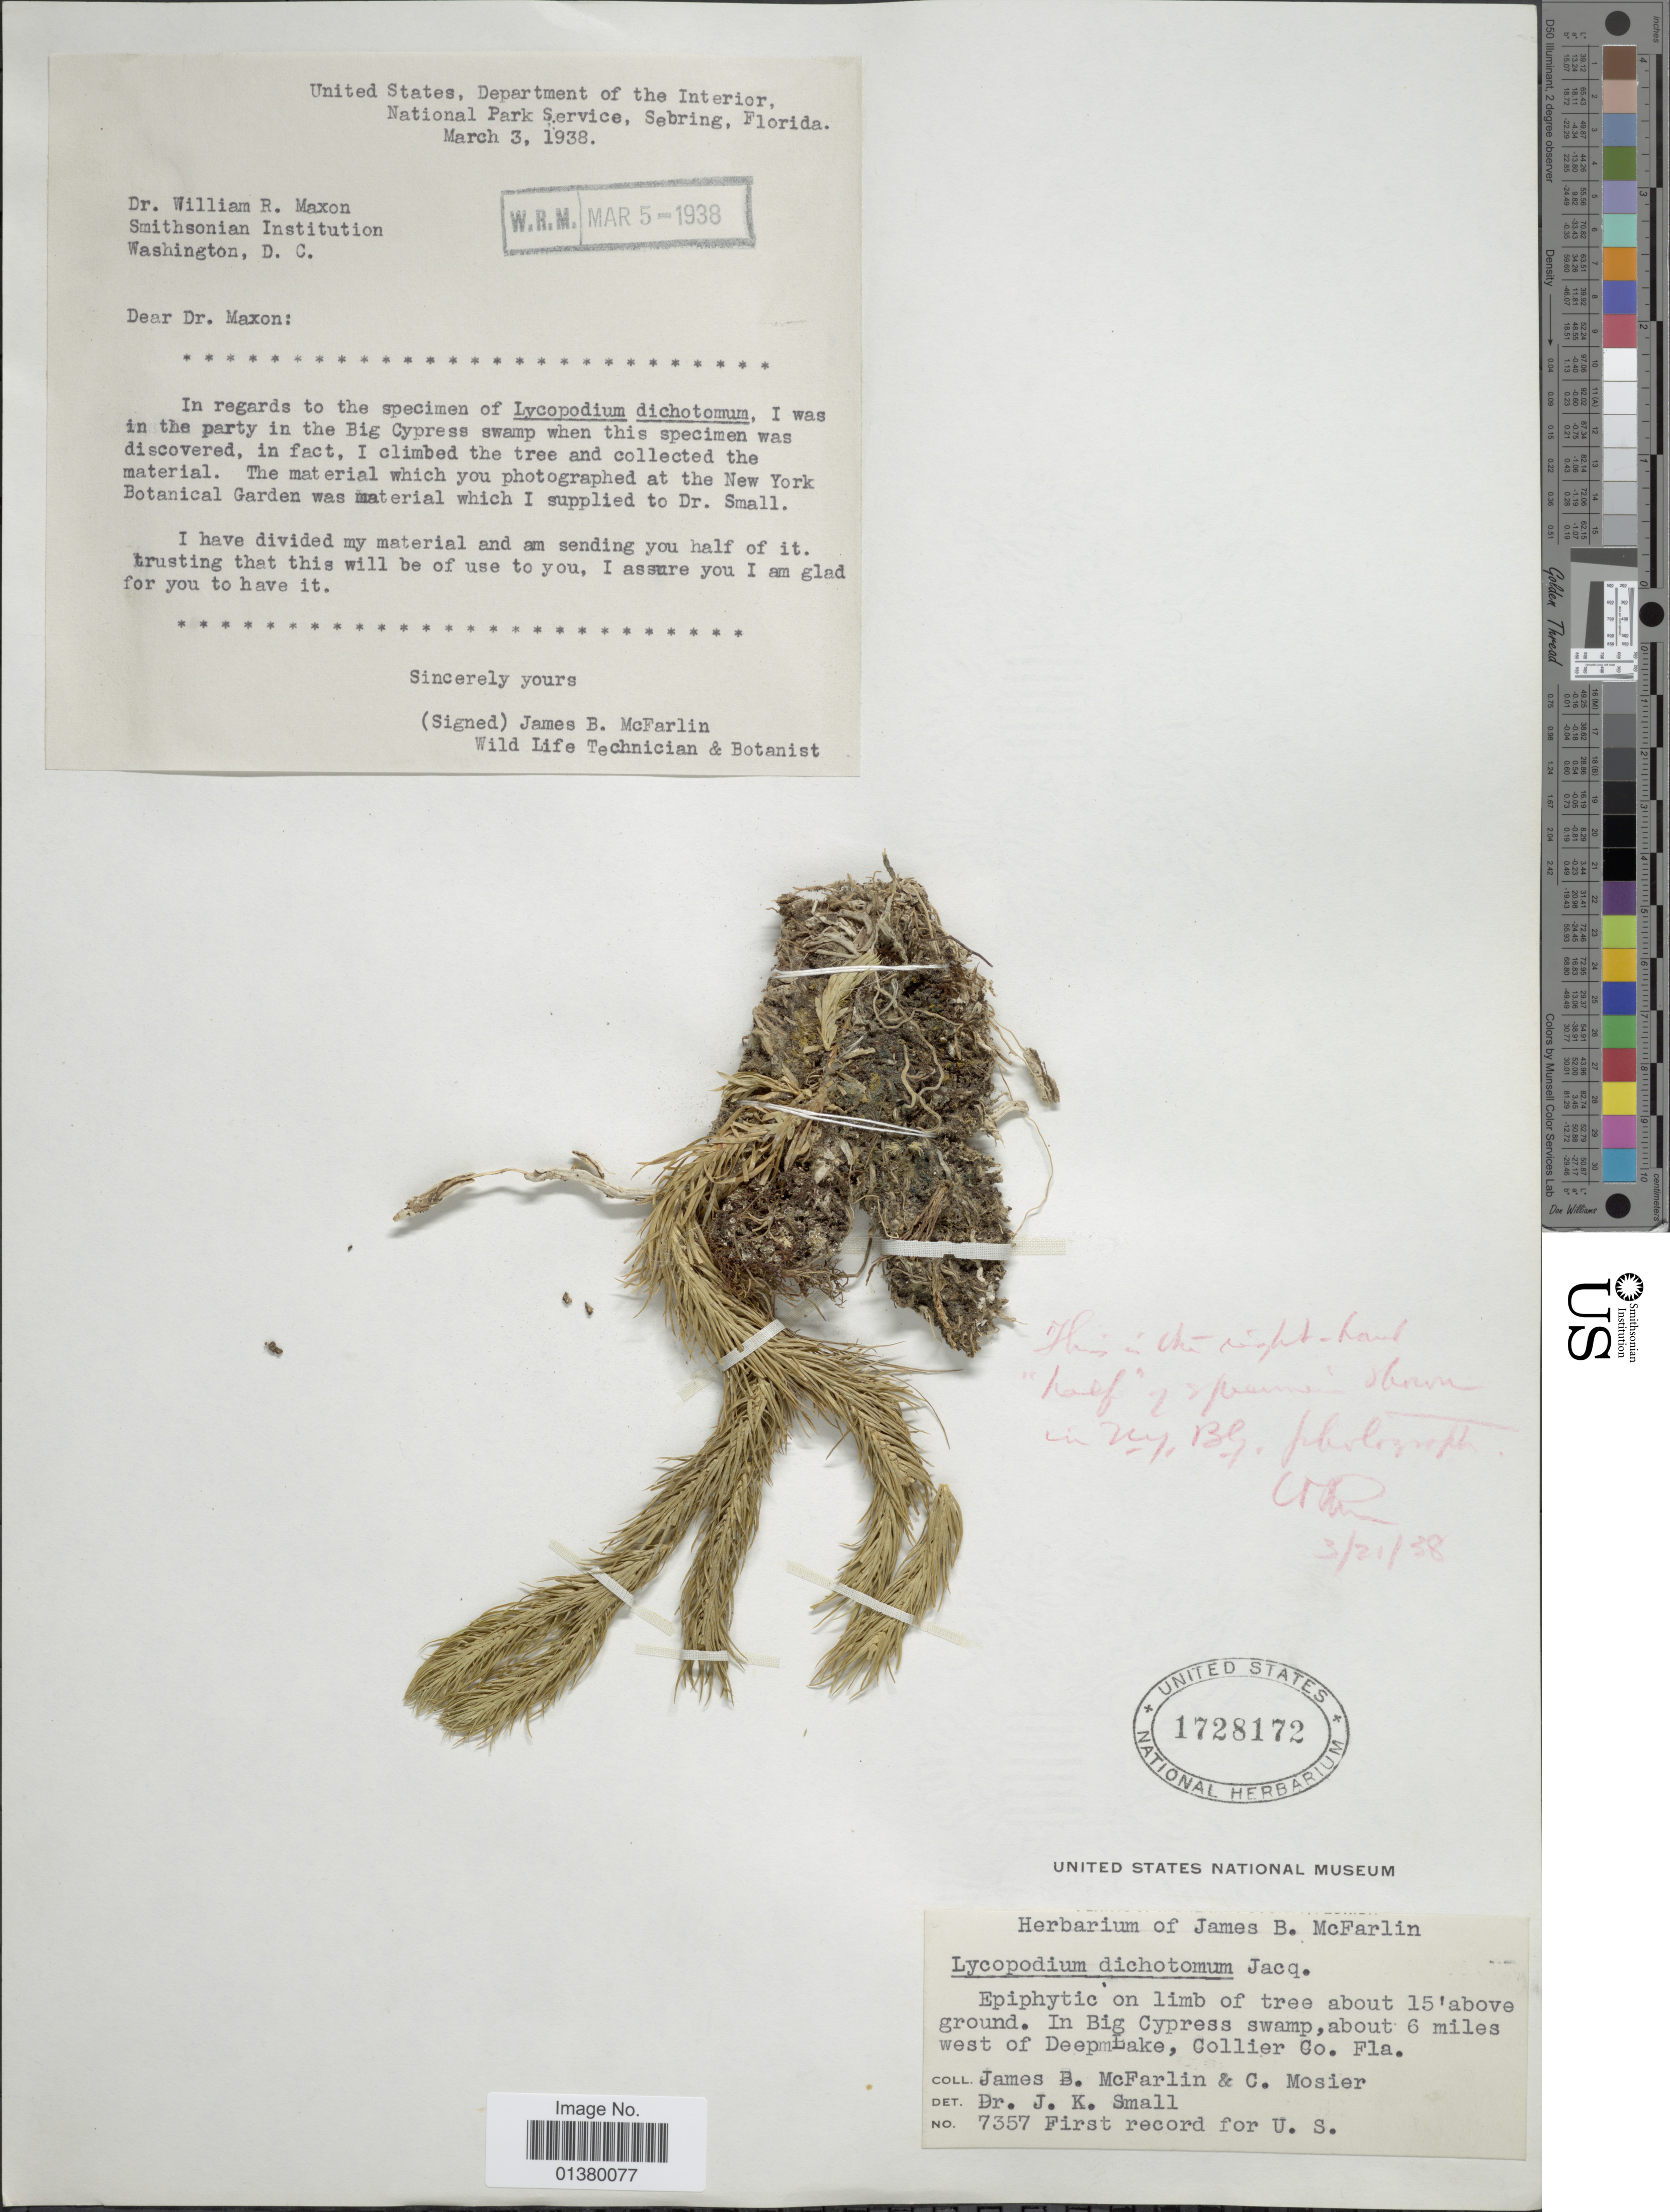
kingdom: Plantae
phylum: Tracheophyta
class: Lycopodiopsida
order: Lycopodiales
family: Lycopodiaceae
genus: Phlegmariurus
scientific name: Phlegmariurus dichotomus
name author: (Jacq.) W.H. Wagner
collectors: J. McFarlin & C. A. Mosier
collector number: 7357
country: United States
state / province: Florida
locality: In Big Cypress swamp, about 6 miles west of Deep Lake, Collier Co Fla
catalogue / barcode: US 1728172